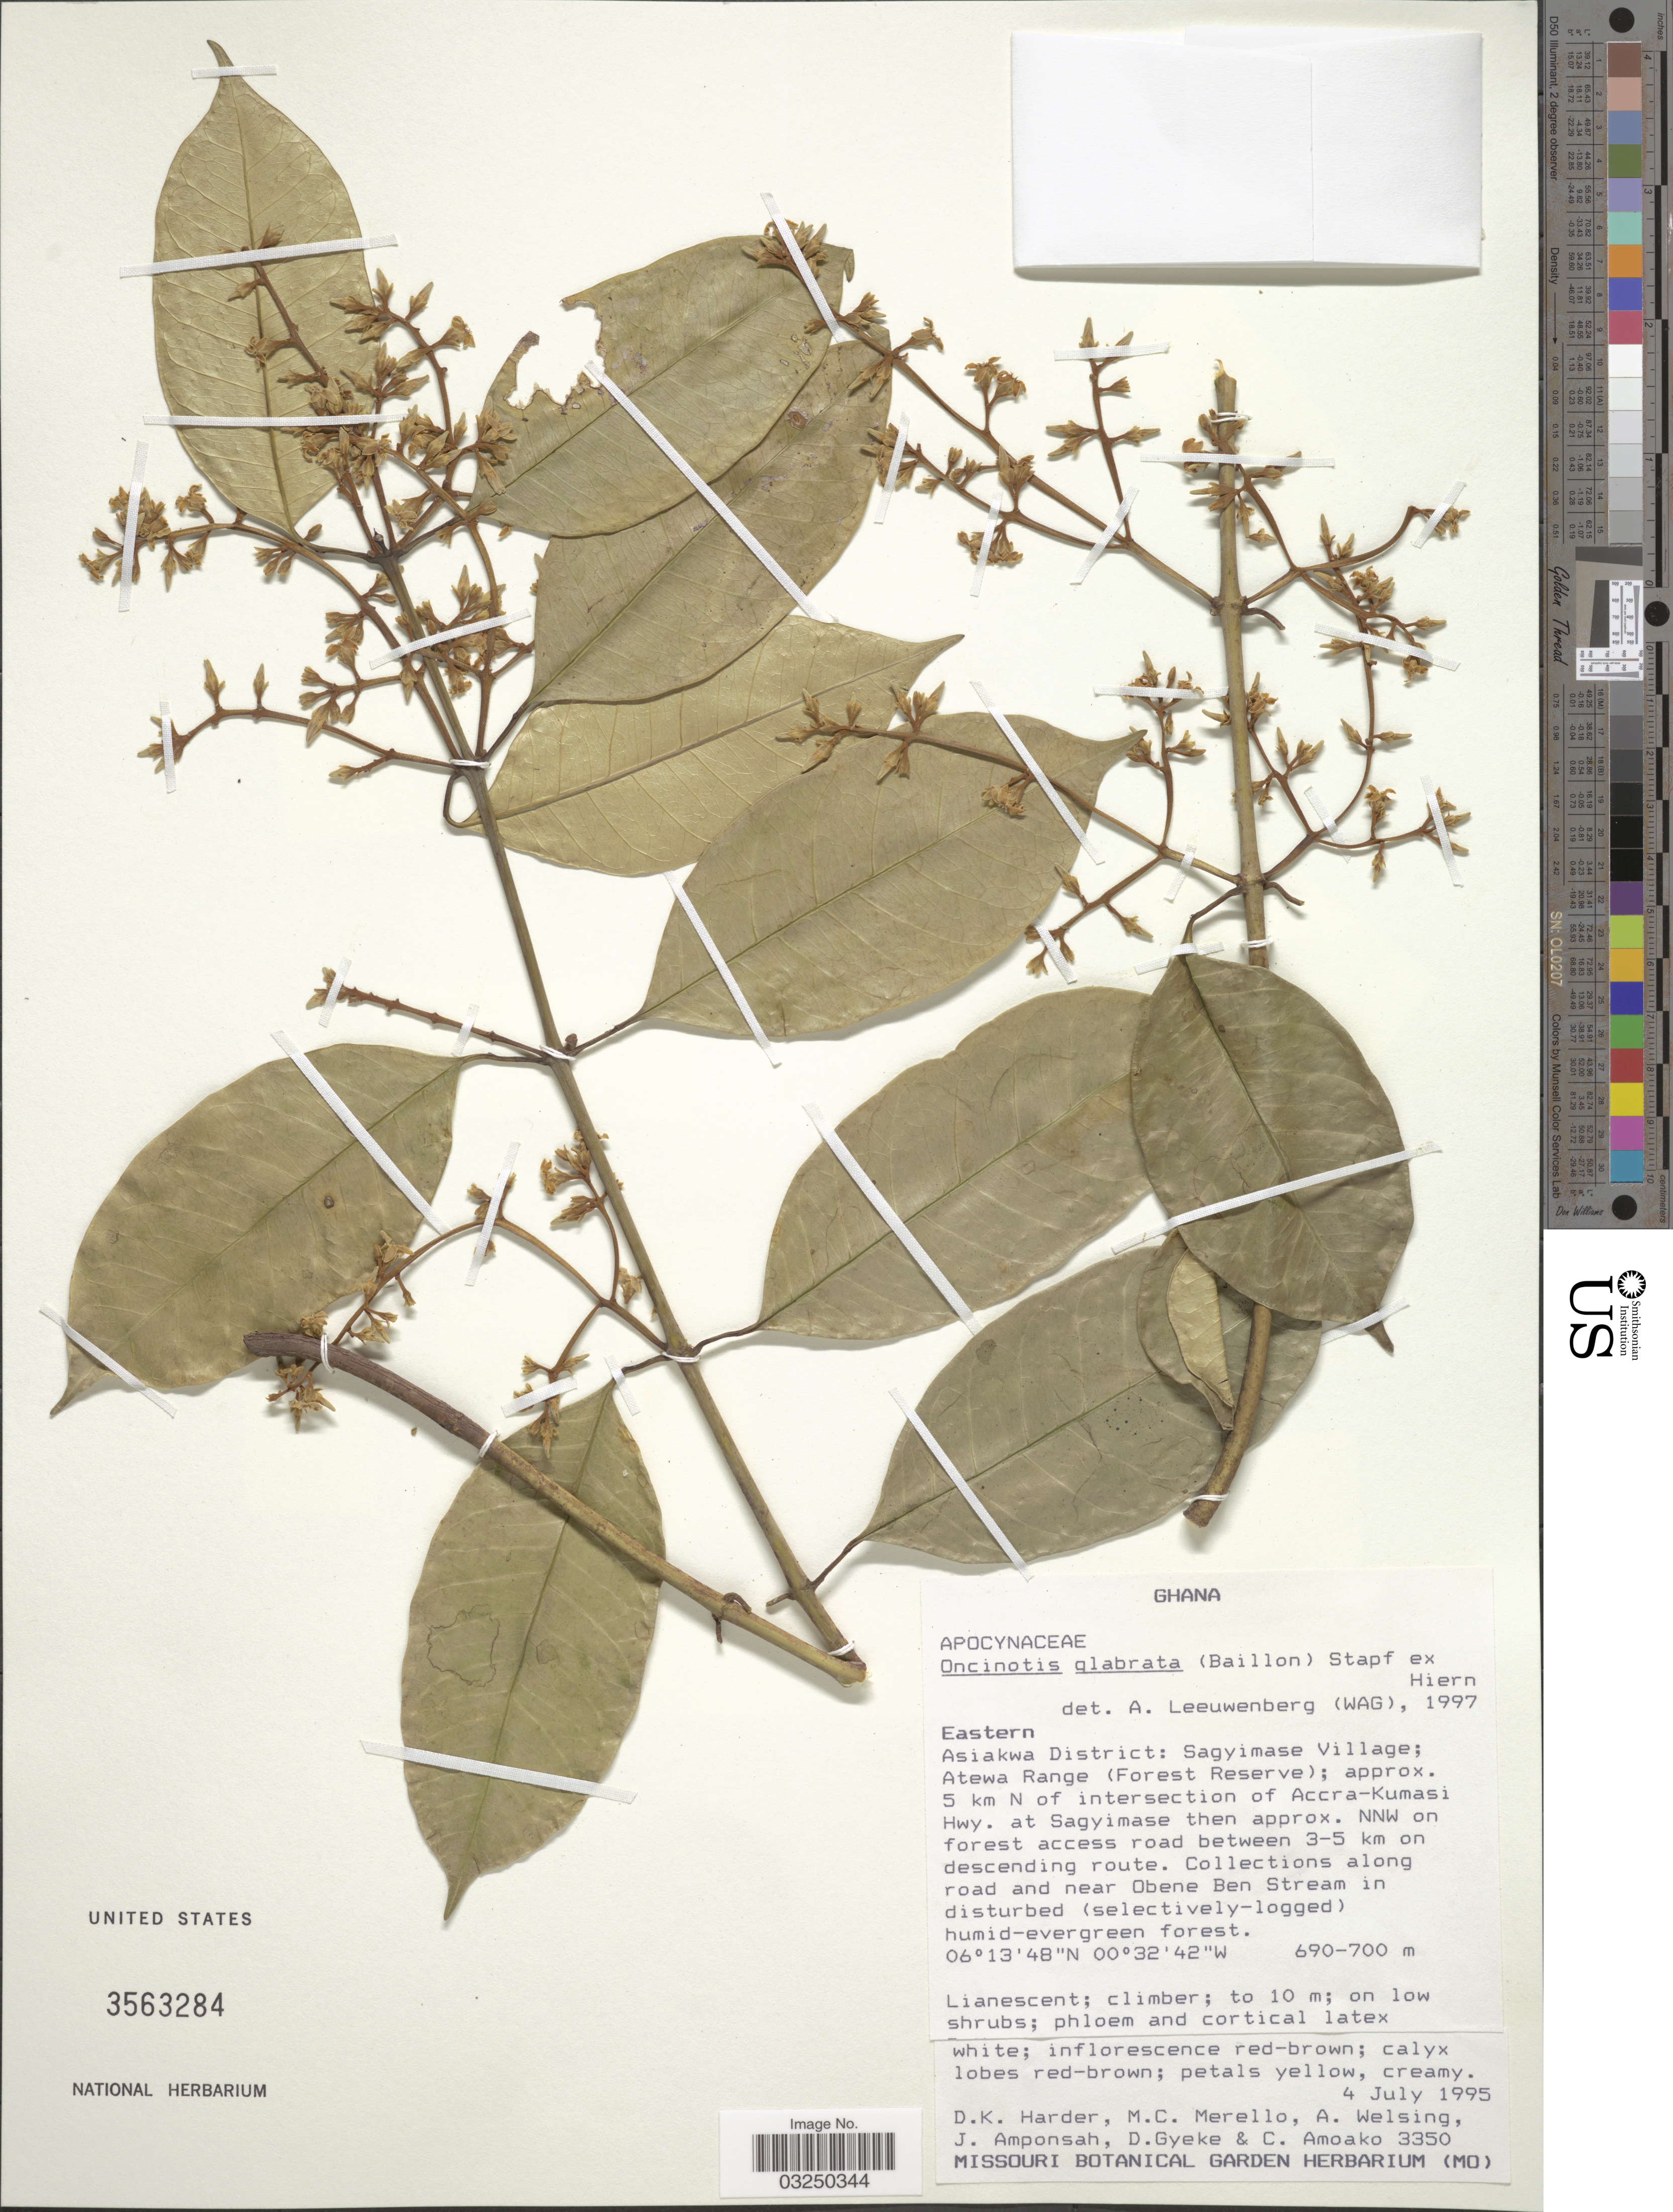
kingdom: Plantae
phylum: Tracheophyta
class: Magnoliopsida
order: Gentianales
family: Apocynaceae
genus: Oncinotis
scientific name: Oncinotis glabrata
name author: (Baill.) Stapf ex Hiern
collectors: D. Harder, M. Merello, A. Welsing, J. Amponsah & et al.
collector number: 3350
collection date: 1995-07-04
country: Ghana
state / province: Eastern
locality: Asiakwa District: Sagyimase Village; Atewa Range (Forest Reserve); approx. 5 km N of intersection of Accra-Kumasi Hwy. at Sagyimase then approx. NNW on forest access road between 3-5 km on descending route. Along road and near Obene Ben Stream in disturbed (selectively-logged) humis-evergreen forest.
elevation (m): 690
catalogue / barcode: US 3563284